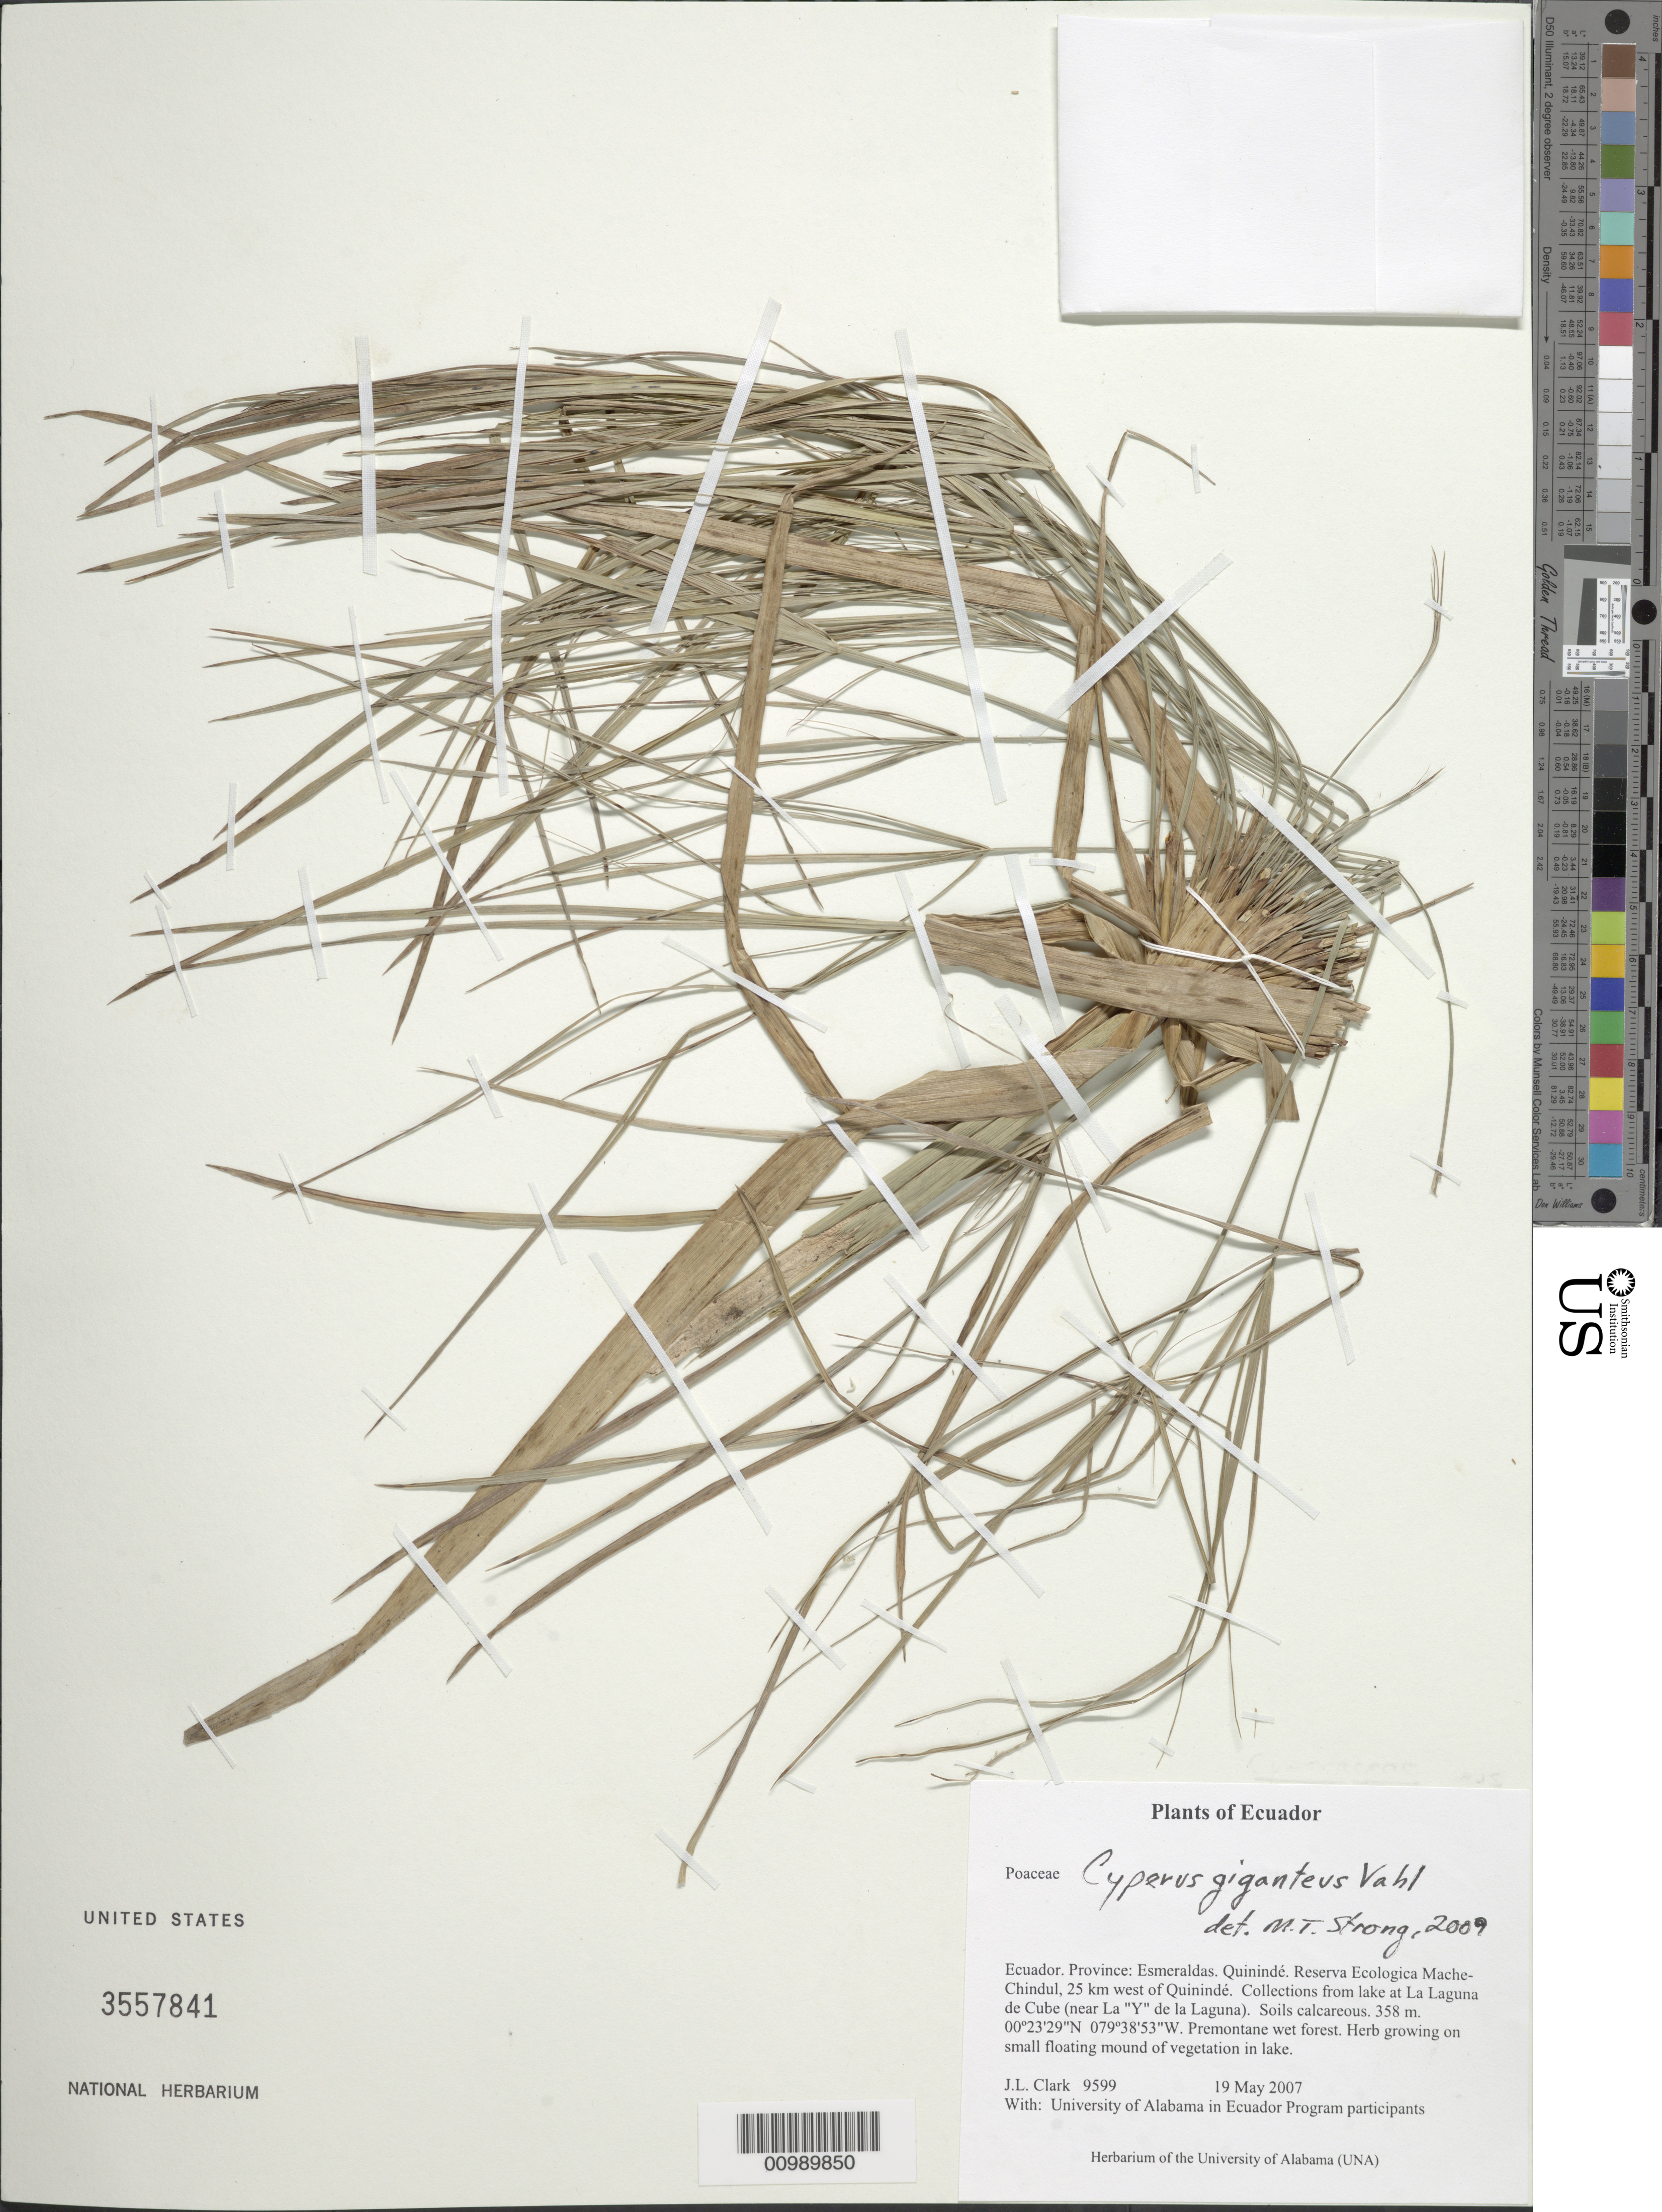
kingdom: Plantae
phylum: Tracheophyta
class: Liliopsida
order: Poales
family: Cyperaceae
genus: Cyperus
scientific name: Cyperus giganteus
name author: Vahl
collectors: J. L. Clark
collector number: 9599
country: Ecuador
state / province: Esmeraldas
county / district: Quinindé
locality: Reserva Ecologica Mache-Chindul, W of Quininde, from lake at La Laguna de Cube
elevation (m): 358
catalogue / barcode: US 3557841